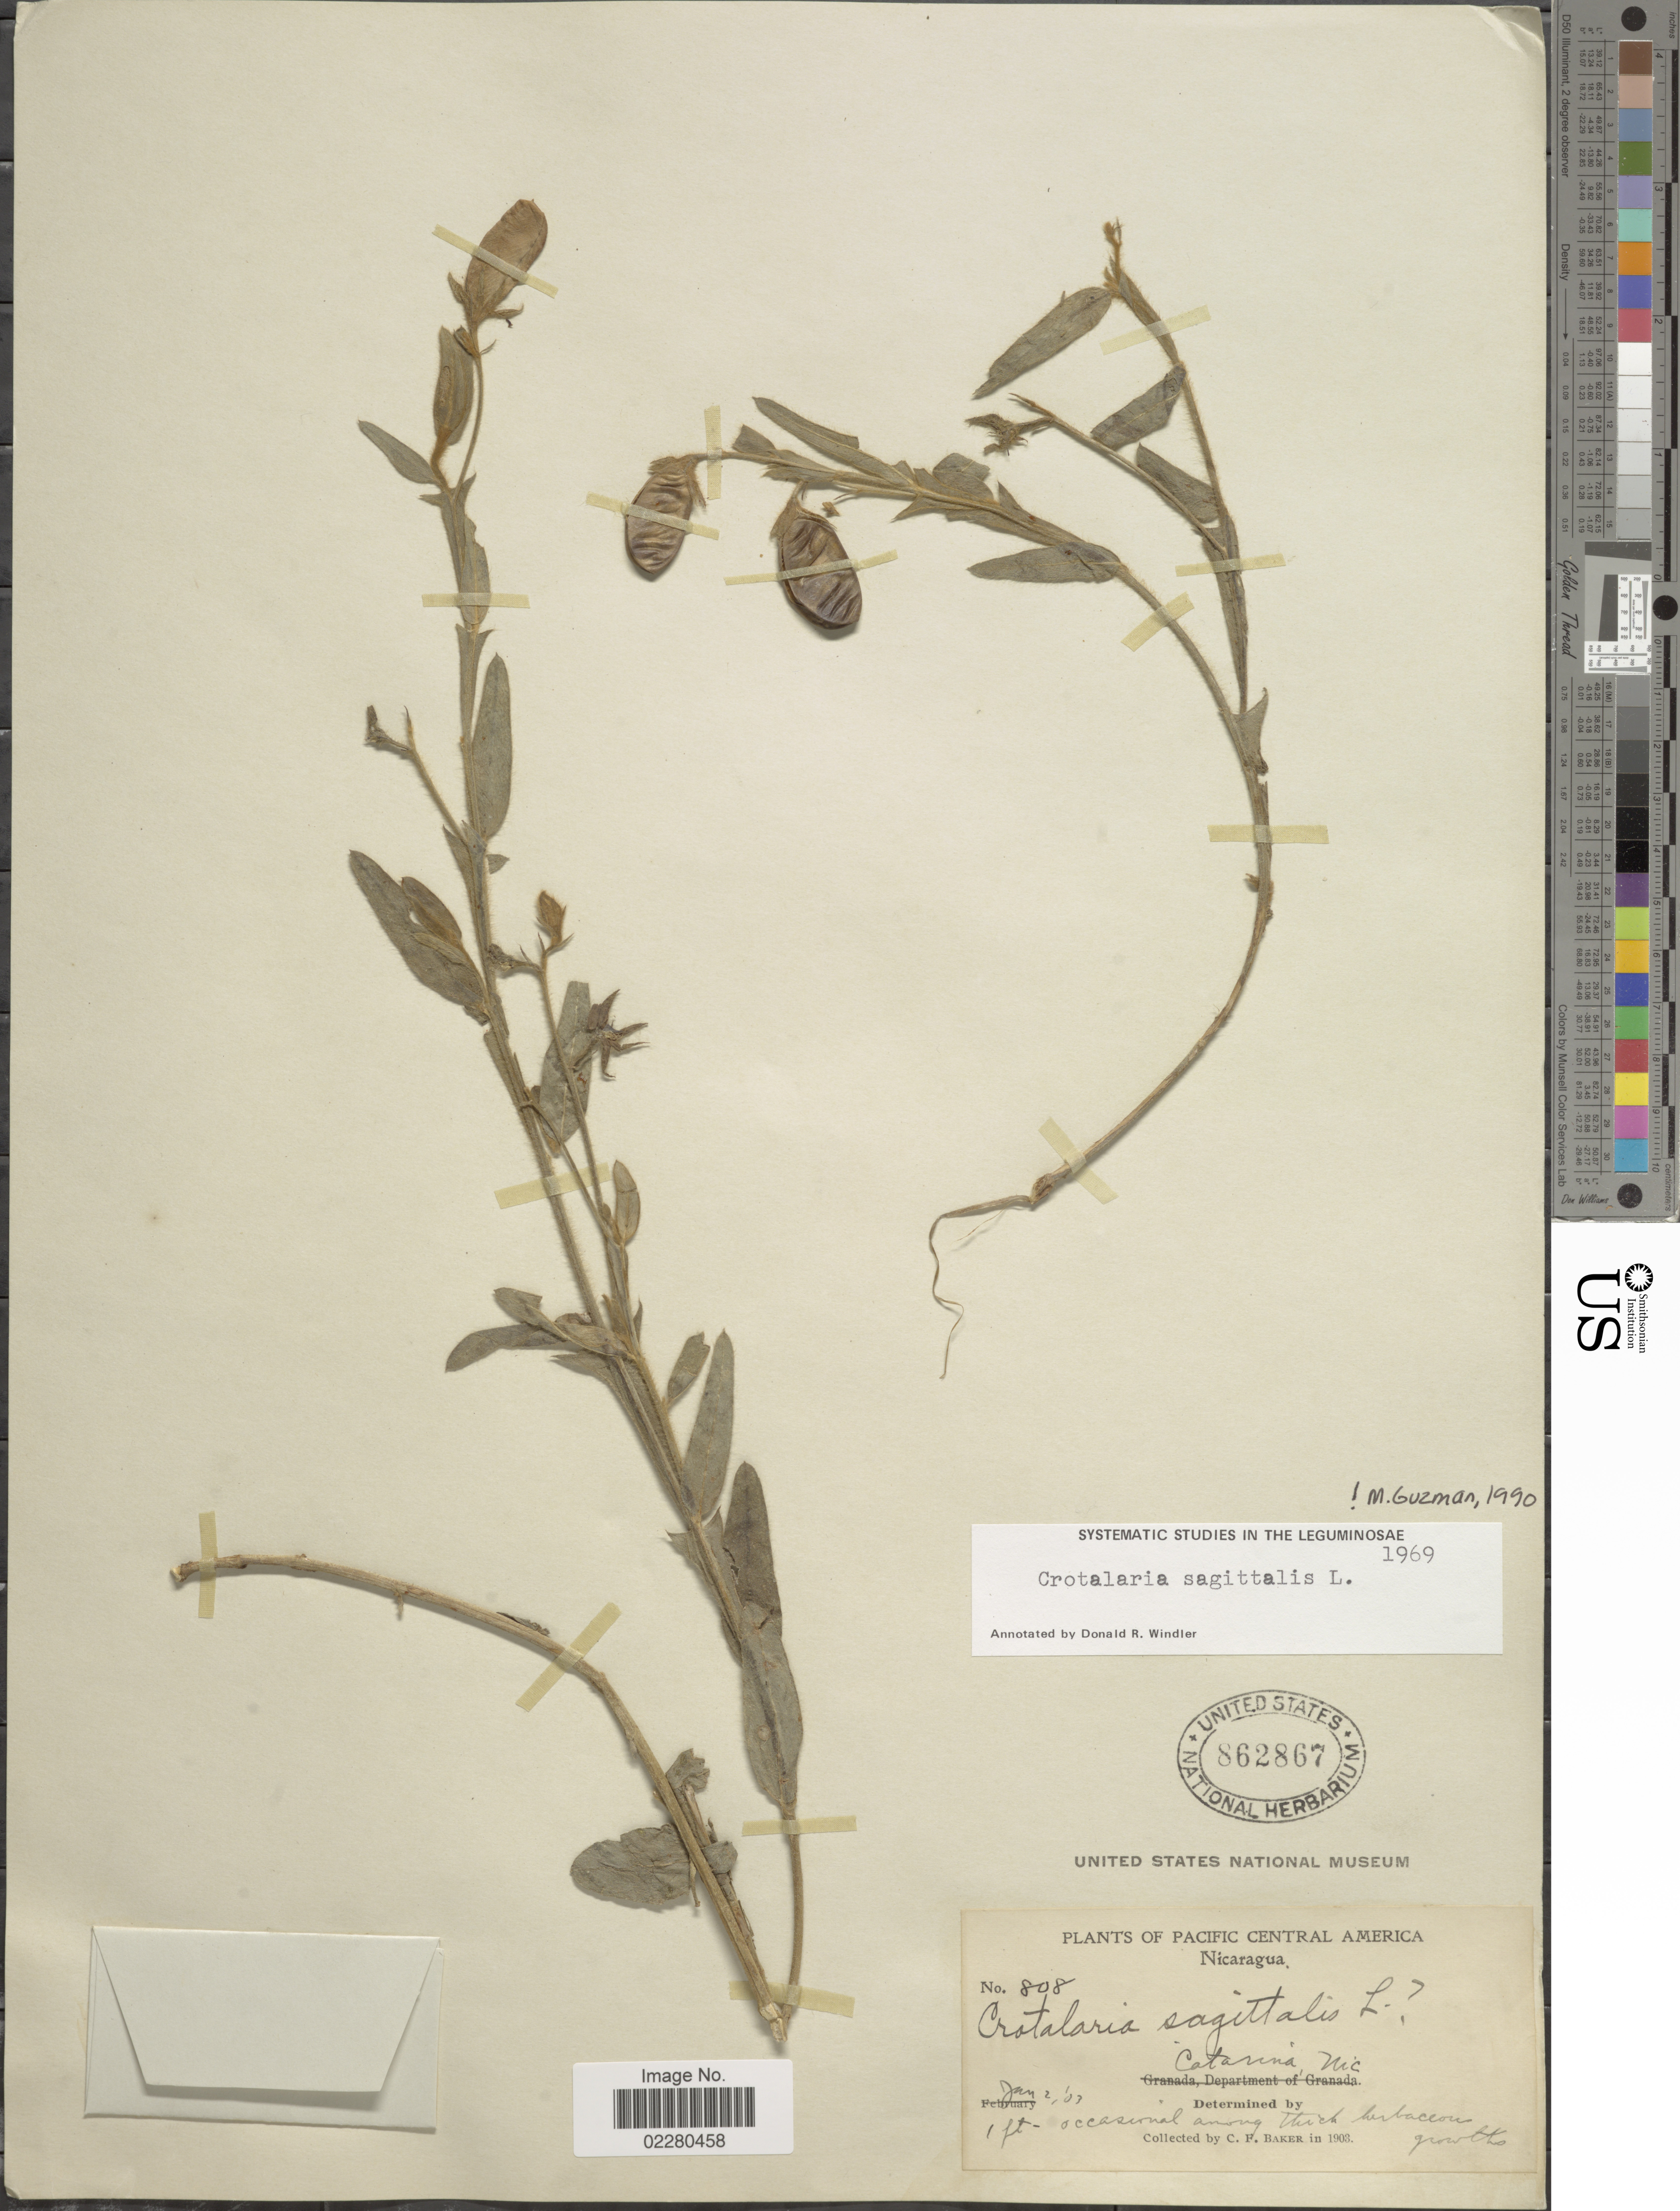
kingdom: Plantae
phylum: Tracheophyta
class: Magnoliopsida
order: Fabales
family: Fabaceae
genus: Crotalaria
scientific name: Crotalaria sagittalis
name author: L.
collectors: C. F. Baker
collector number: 808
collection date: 1903-01-02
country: Nicaragua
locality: Pacific Central America. Catarina, Nic.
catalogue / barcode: US 862867